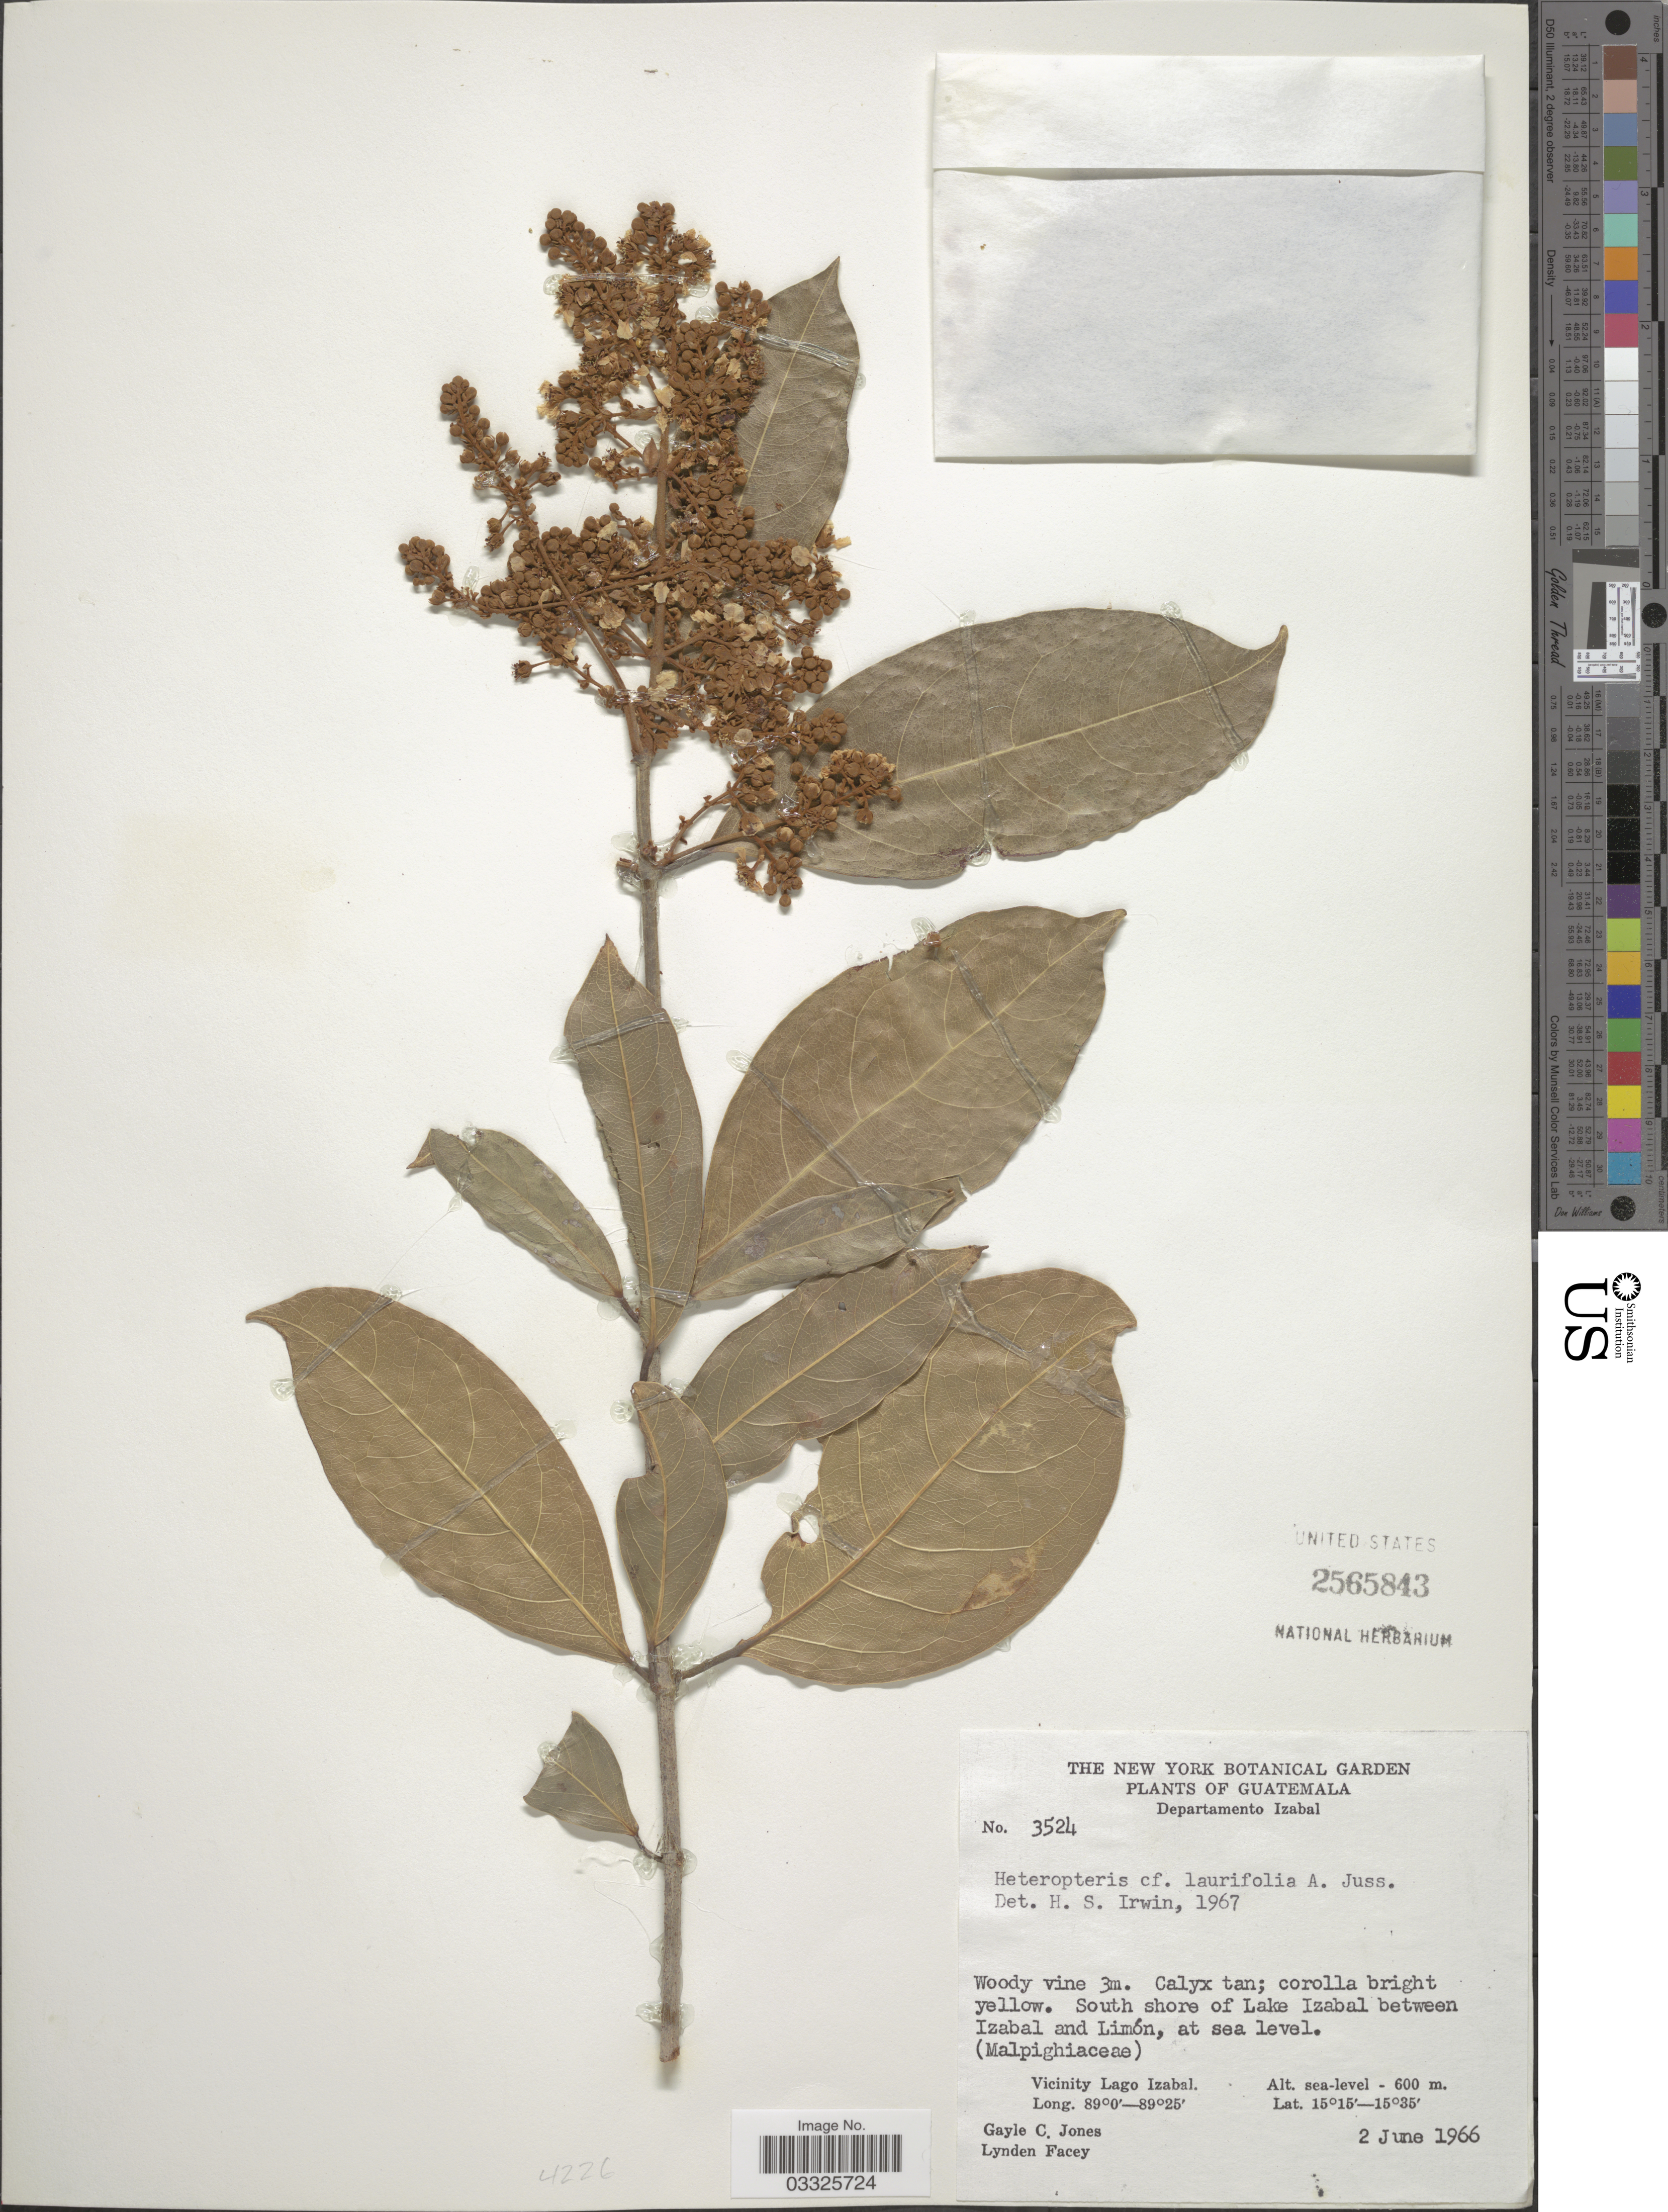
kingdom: Plantae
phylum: Tracheophyta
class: Magnoliopsida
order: Malpighiales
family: Malpighiaceae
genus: Heteropterys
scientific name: Heteropterys laurifolia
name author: (L.) A. Juss.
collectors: G. C. Jones & L. Facey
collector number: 3524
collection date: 1966-06-02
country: Guatemala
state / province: Izabal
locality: Departamento Izabal. South shore of Lake Izabal between Izabal and Limón. Vicinity Lago Izabal, at sea level.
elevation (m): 0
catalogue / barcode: US 2565843